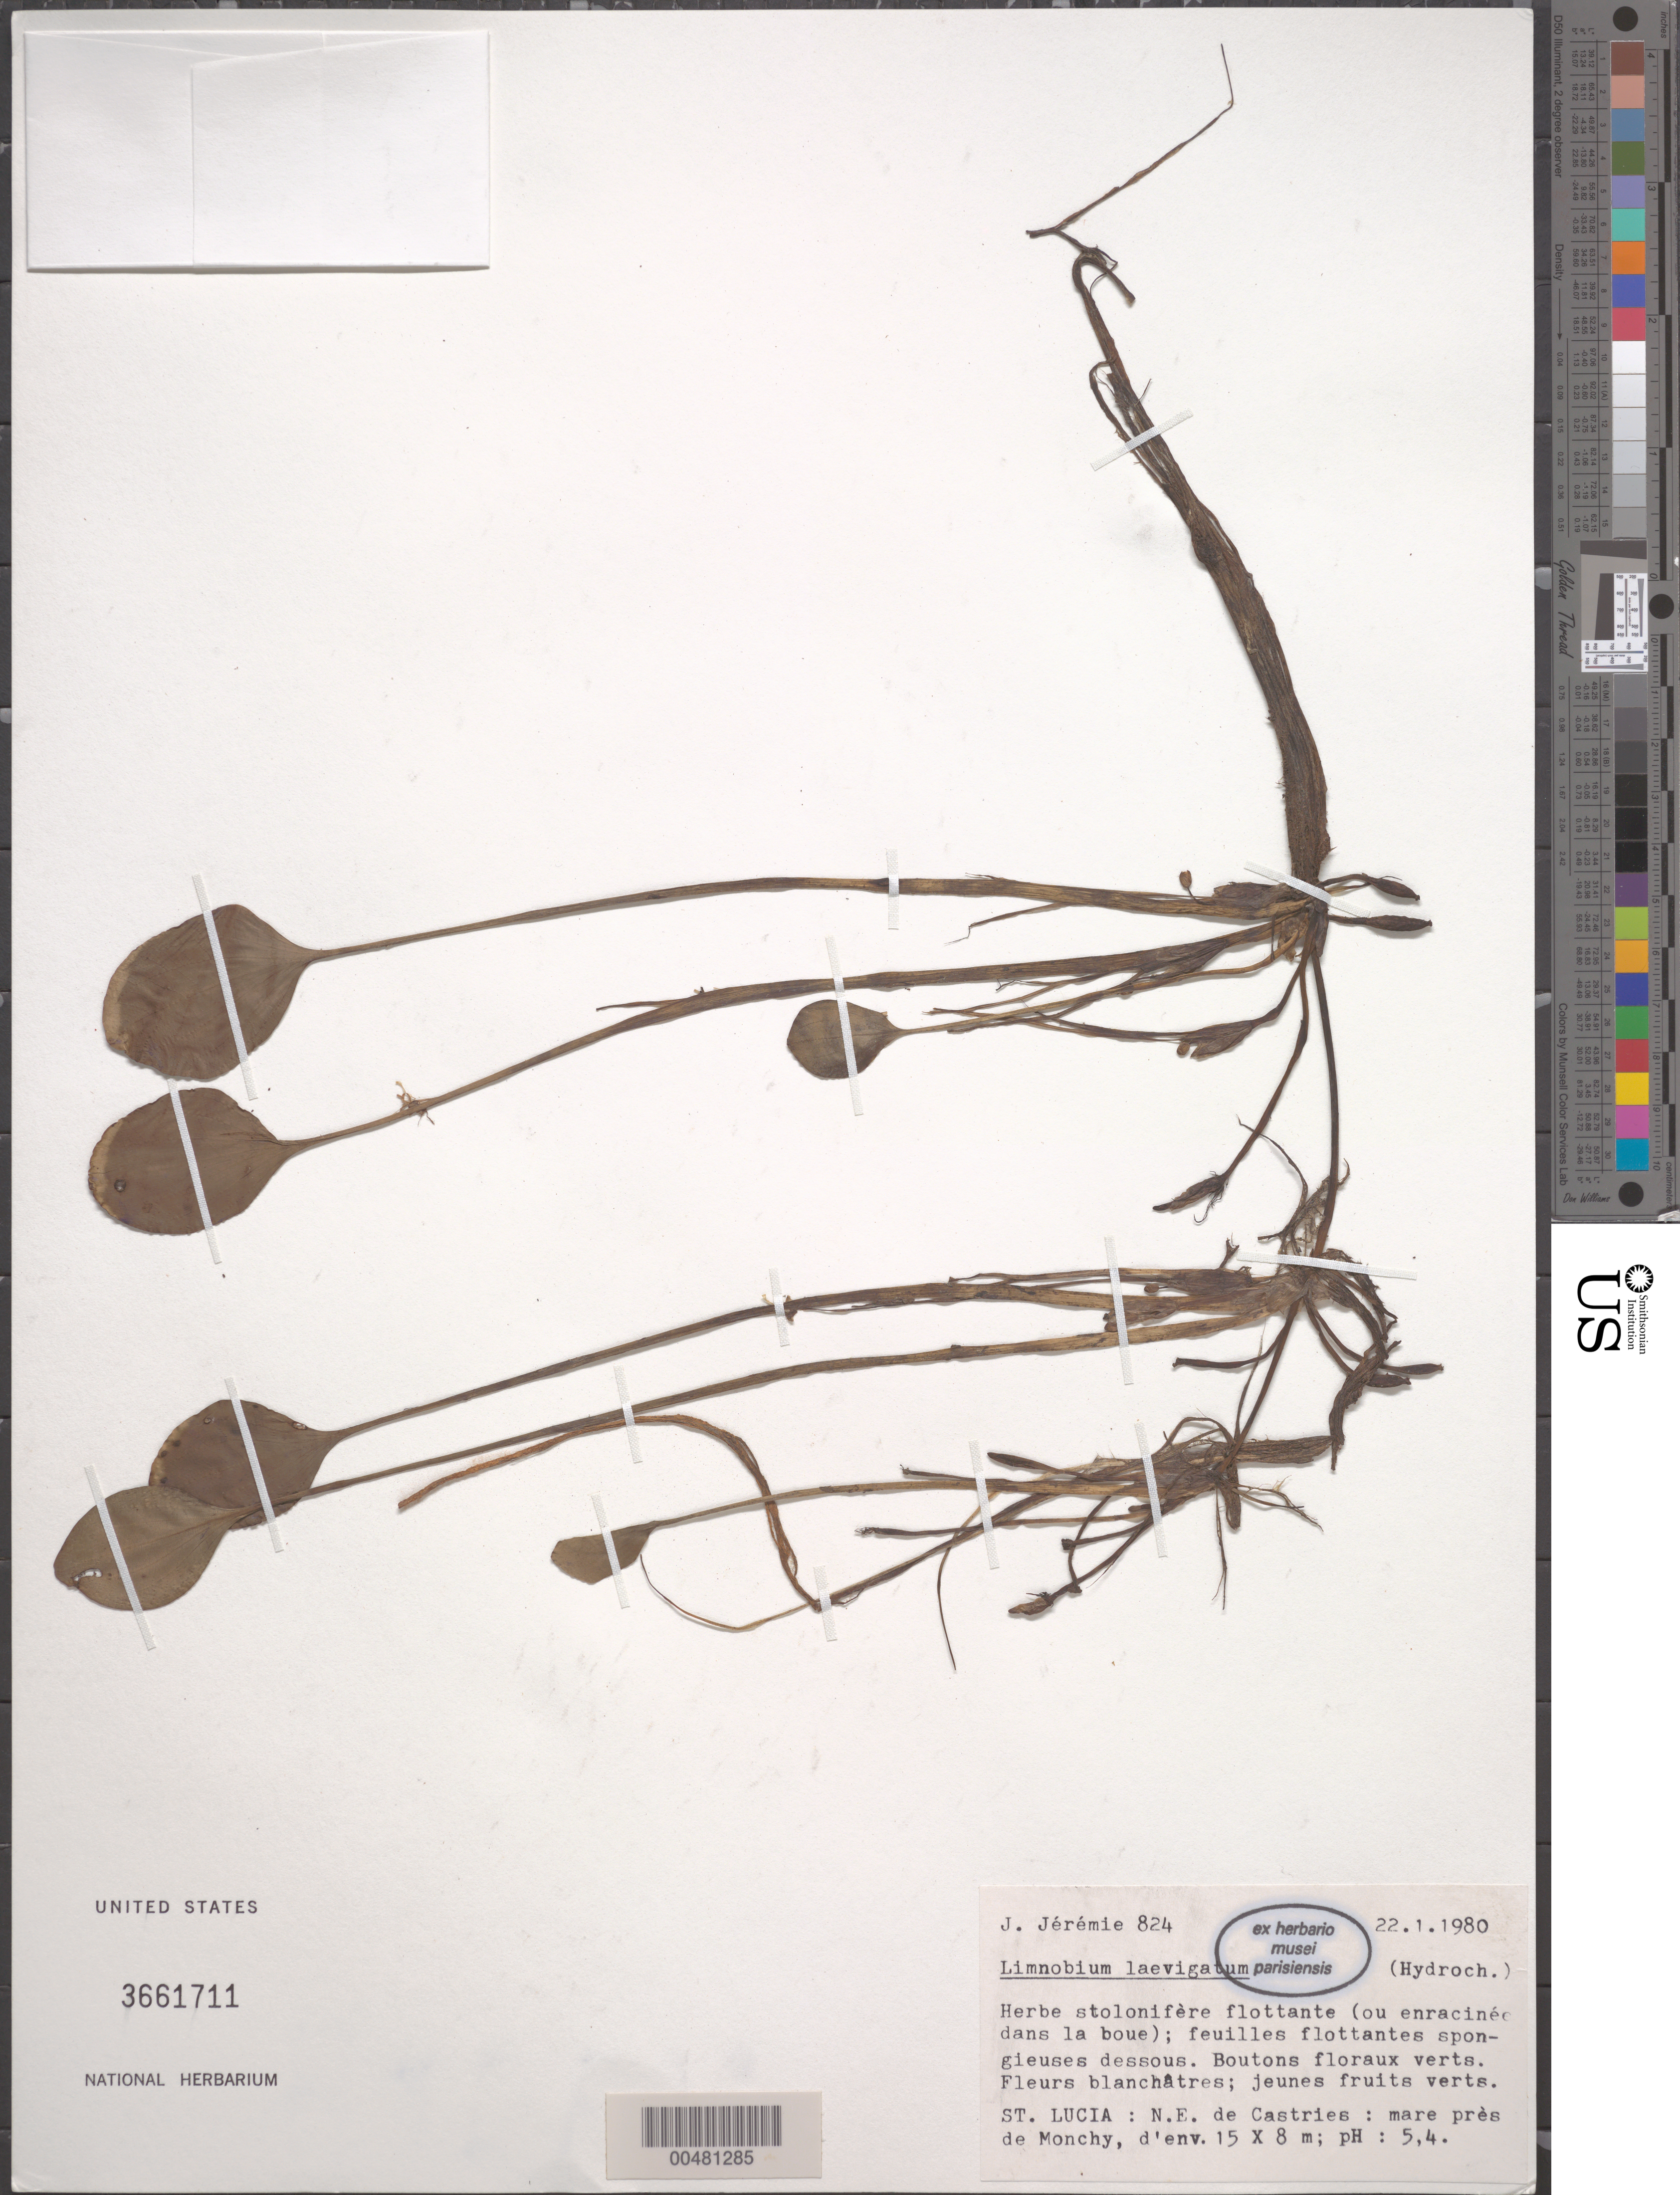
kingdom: Plantae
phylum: Tracheophyta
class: Liliopsida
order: Alismatales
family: Hydrocharitaceae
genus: Limnobium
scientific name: Limnobium laevigatum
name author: (Humb. & Bonpl. ex Willd.) Heine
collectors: J. Jérémie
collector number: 824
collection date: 1980-01-22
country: St. Lucia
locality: Castries, NE; mare près de Monchy.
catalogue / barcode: US 3661711